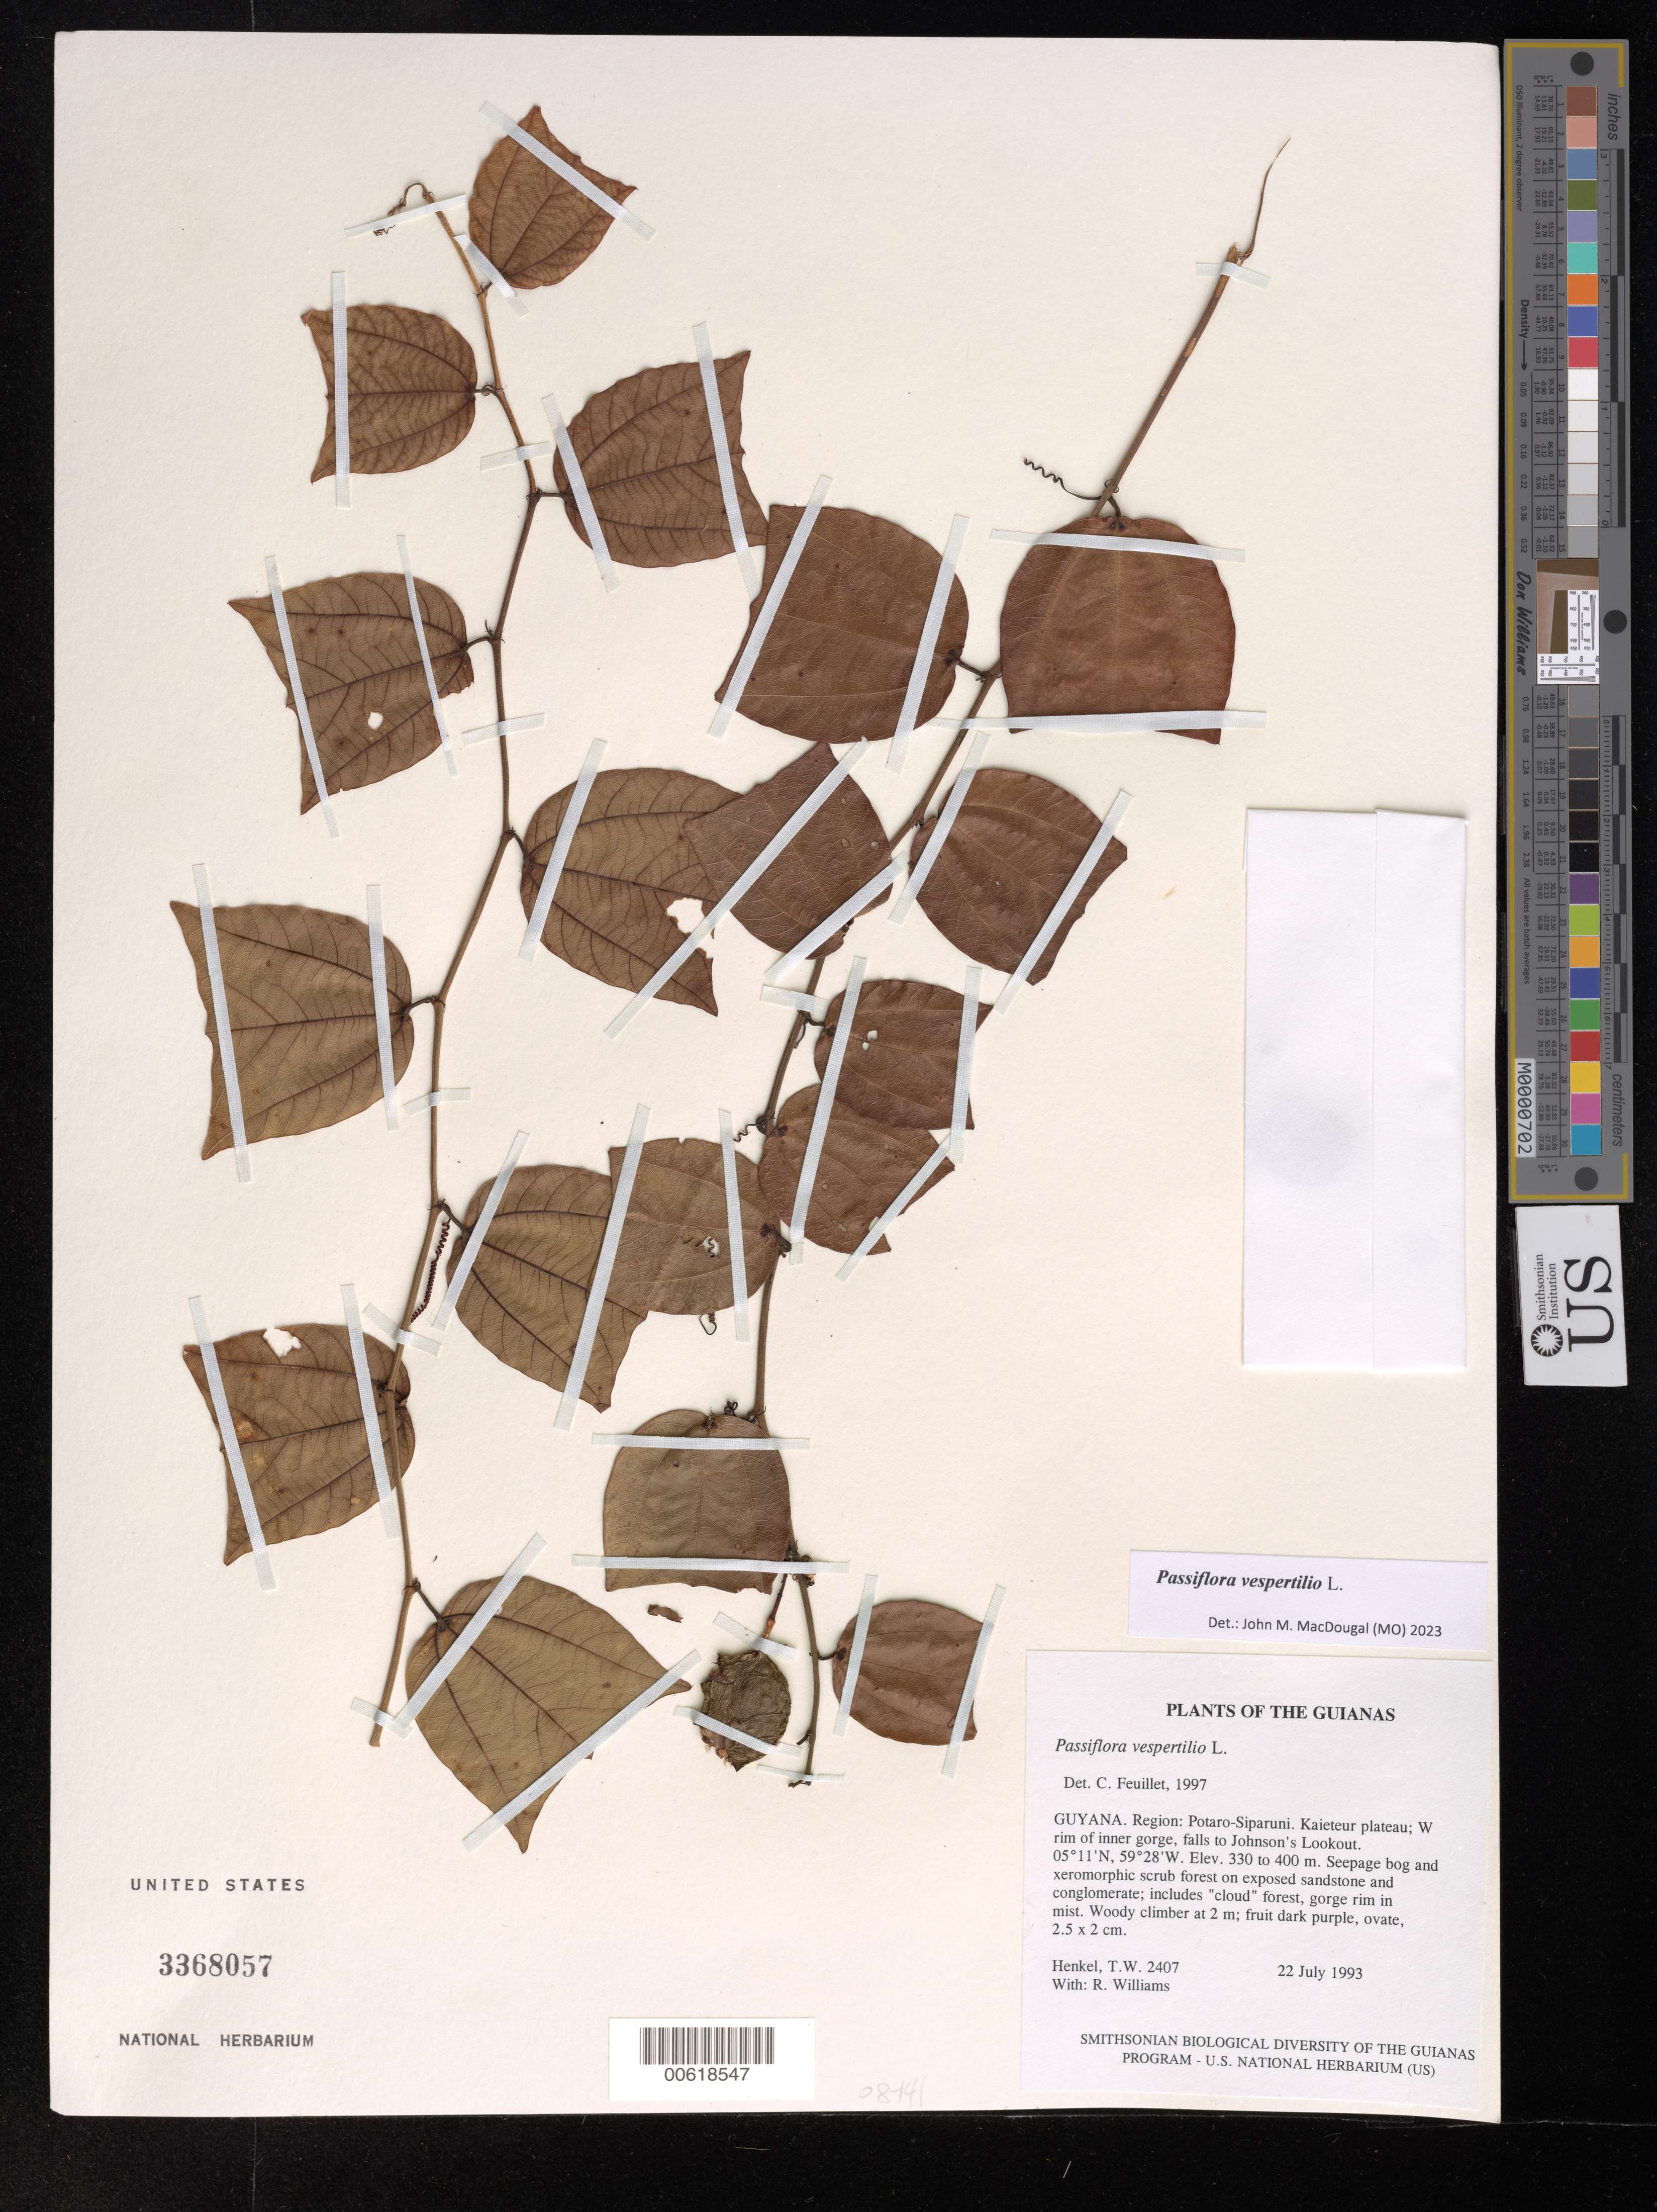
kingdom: Plantae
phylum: Tracheophyta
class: Magnoliopsida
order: Malpighiales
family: Passifloraceae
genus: Passiflora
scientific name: Passiflora vespertilio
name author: L.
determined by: Feuillet, C.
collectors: T. Henkel & R. Williams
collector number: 2407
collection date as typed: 22 July 1993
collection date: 1993-07-22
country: Guyana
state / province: Potaro-Siparuni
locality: Kaieteur plateau; W rim of inner gorge, falls to Johnson's Lookout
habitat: Seepage bog and xeromorphic scrub forest on exposed sandstone and conglomerate; includes "cloud" forest, gorge rim in mist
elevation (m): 330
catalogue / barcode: US 3368057